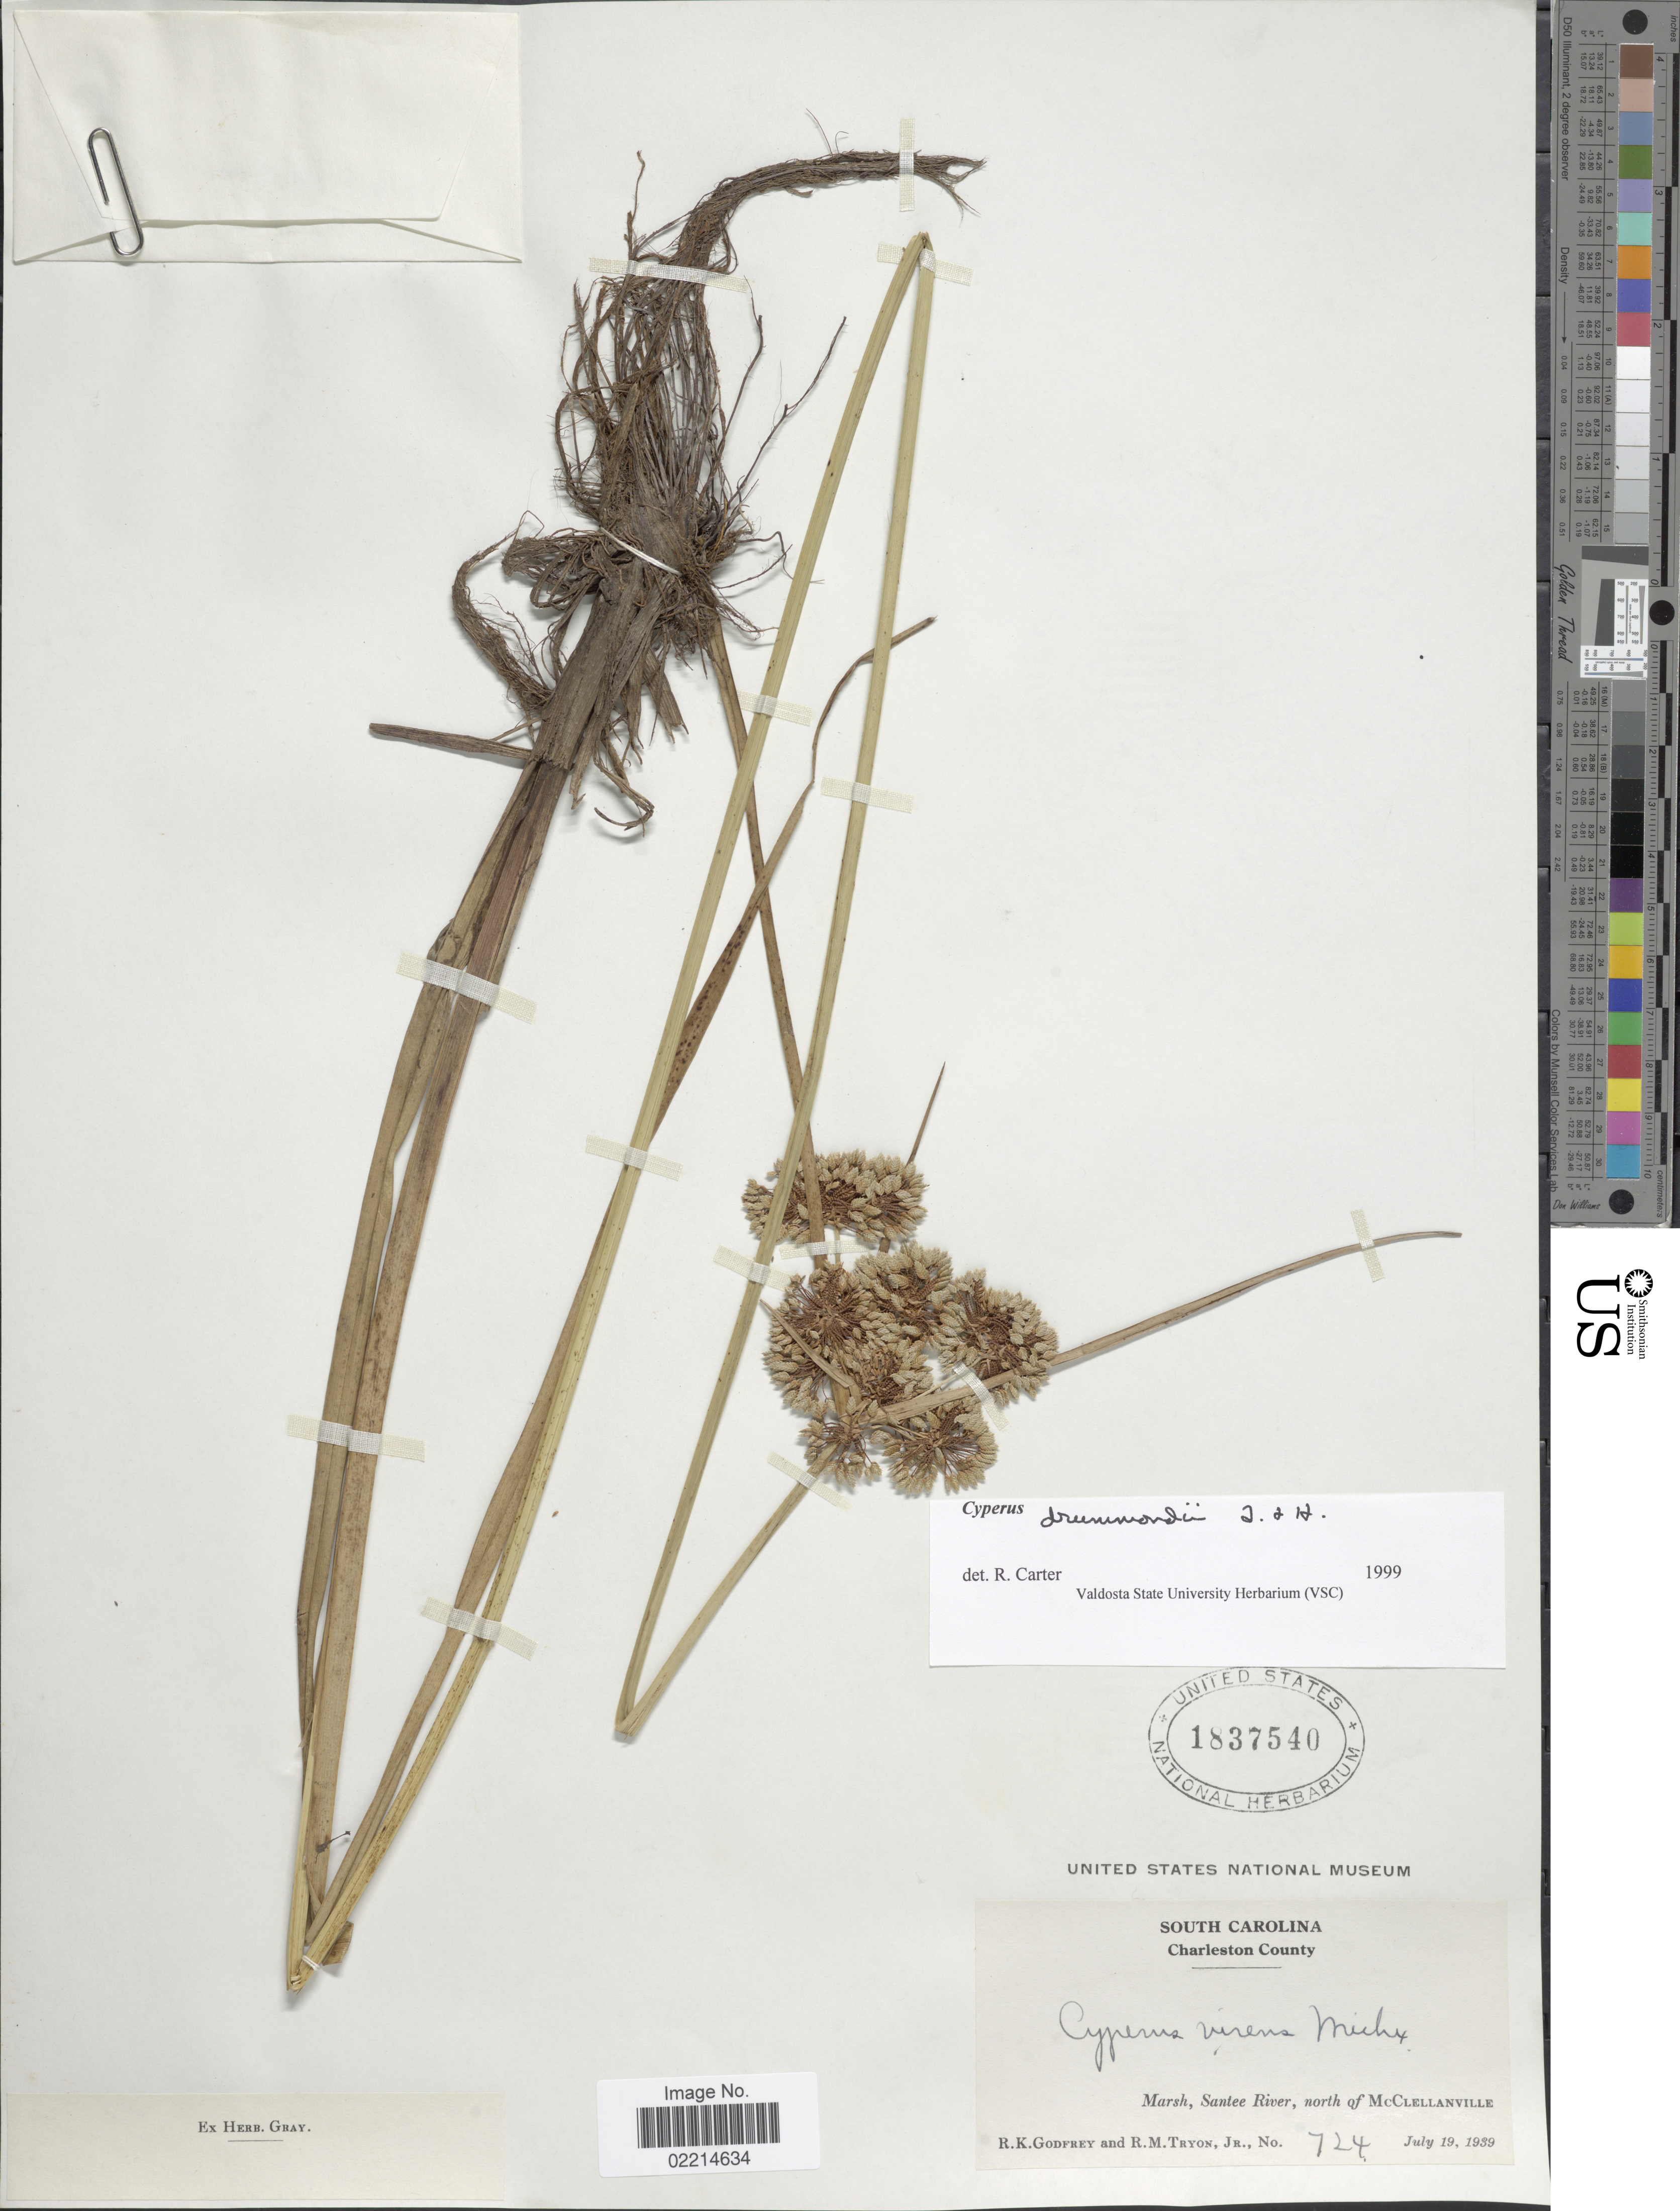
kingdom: Plantae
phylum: Tracheophyta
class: Liliopsida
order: Poales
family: Cyperaceae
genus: Cyperus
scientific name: Cyperus drummondii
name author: Torr. & Hook.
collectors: R. K. Godfrey & R. M. Tryon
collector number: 724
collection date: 1939-07-19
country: United States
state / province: South Carolina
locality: Charleston County. Marsh, Santee River, north of McClellanville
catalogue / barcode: US 1837540